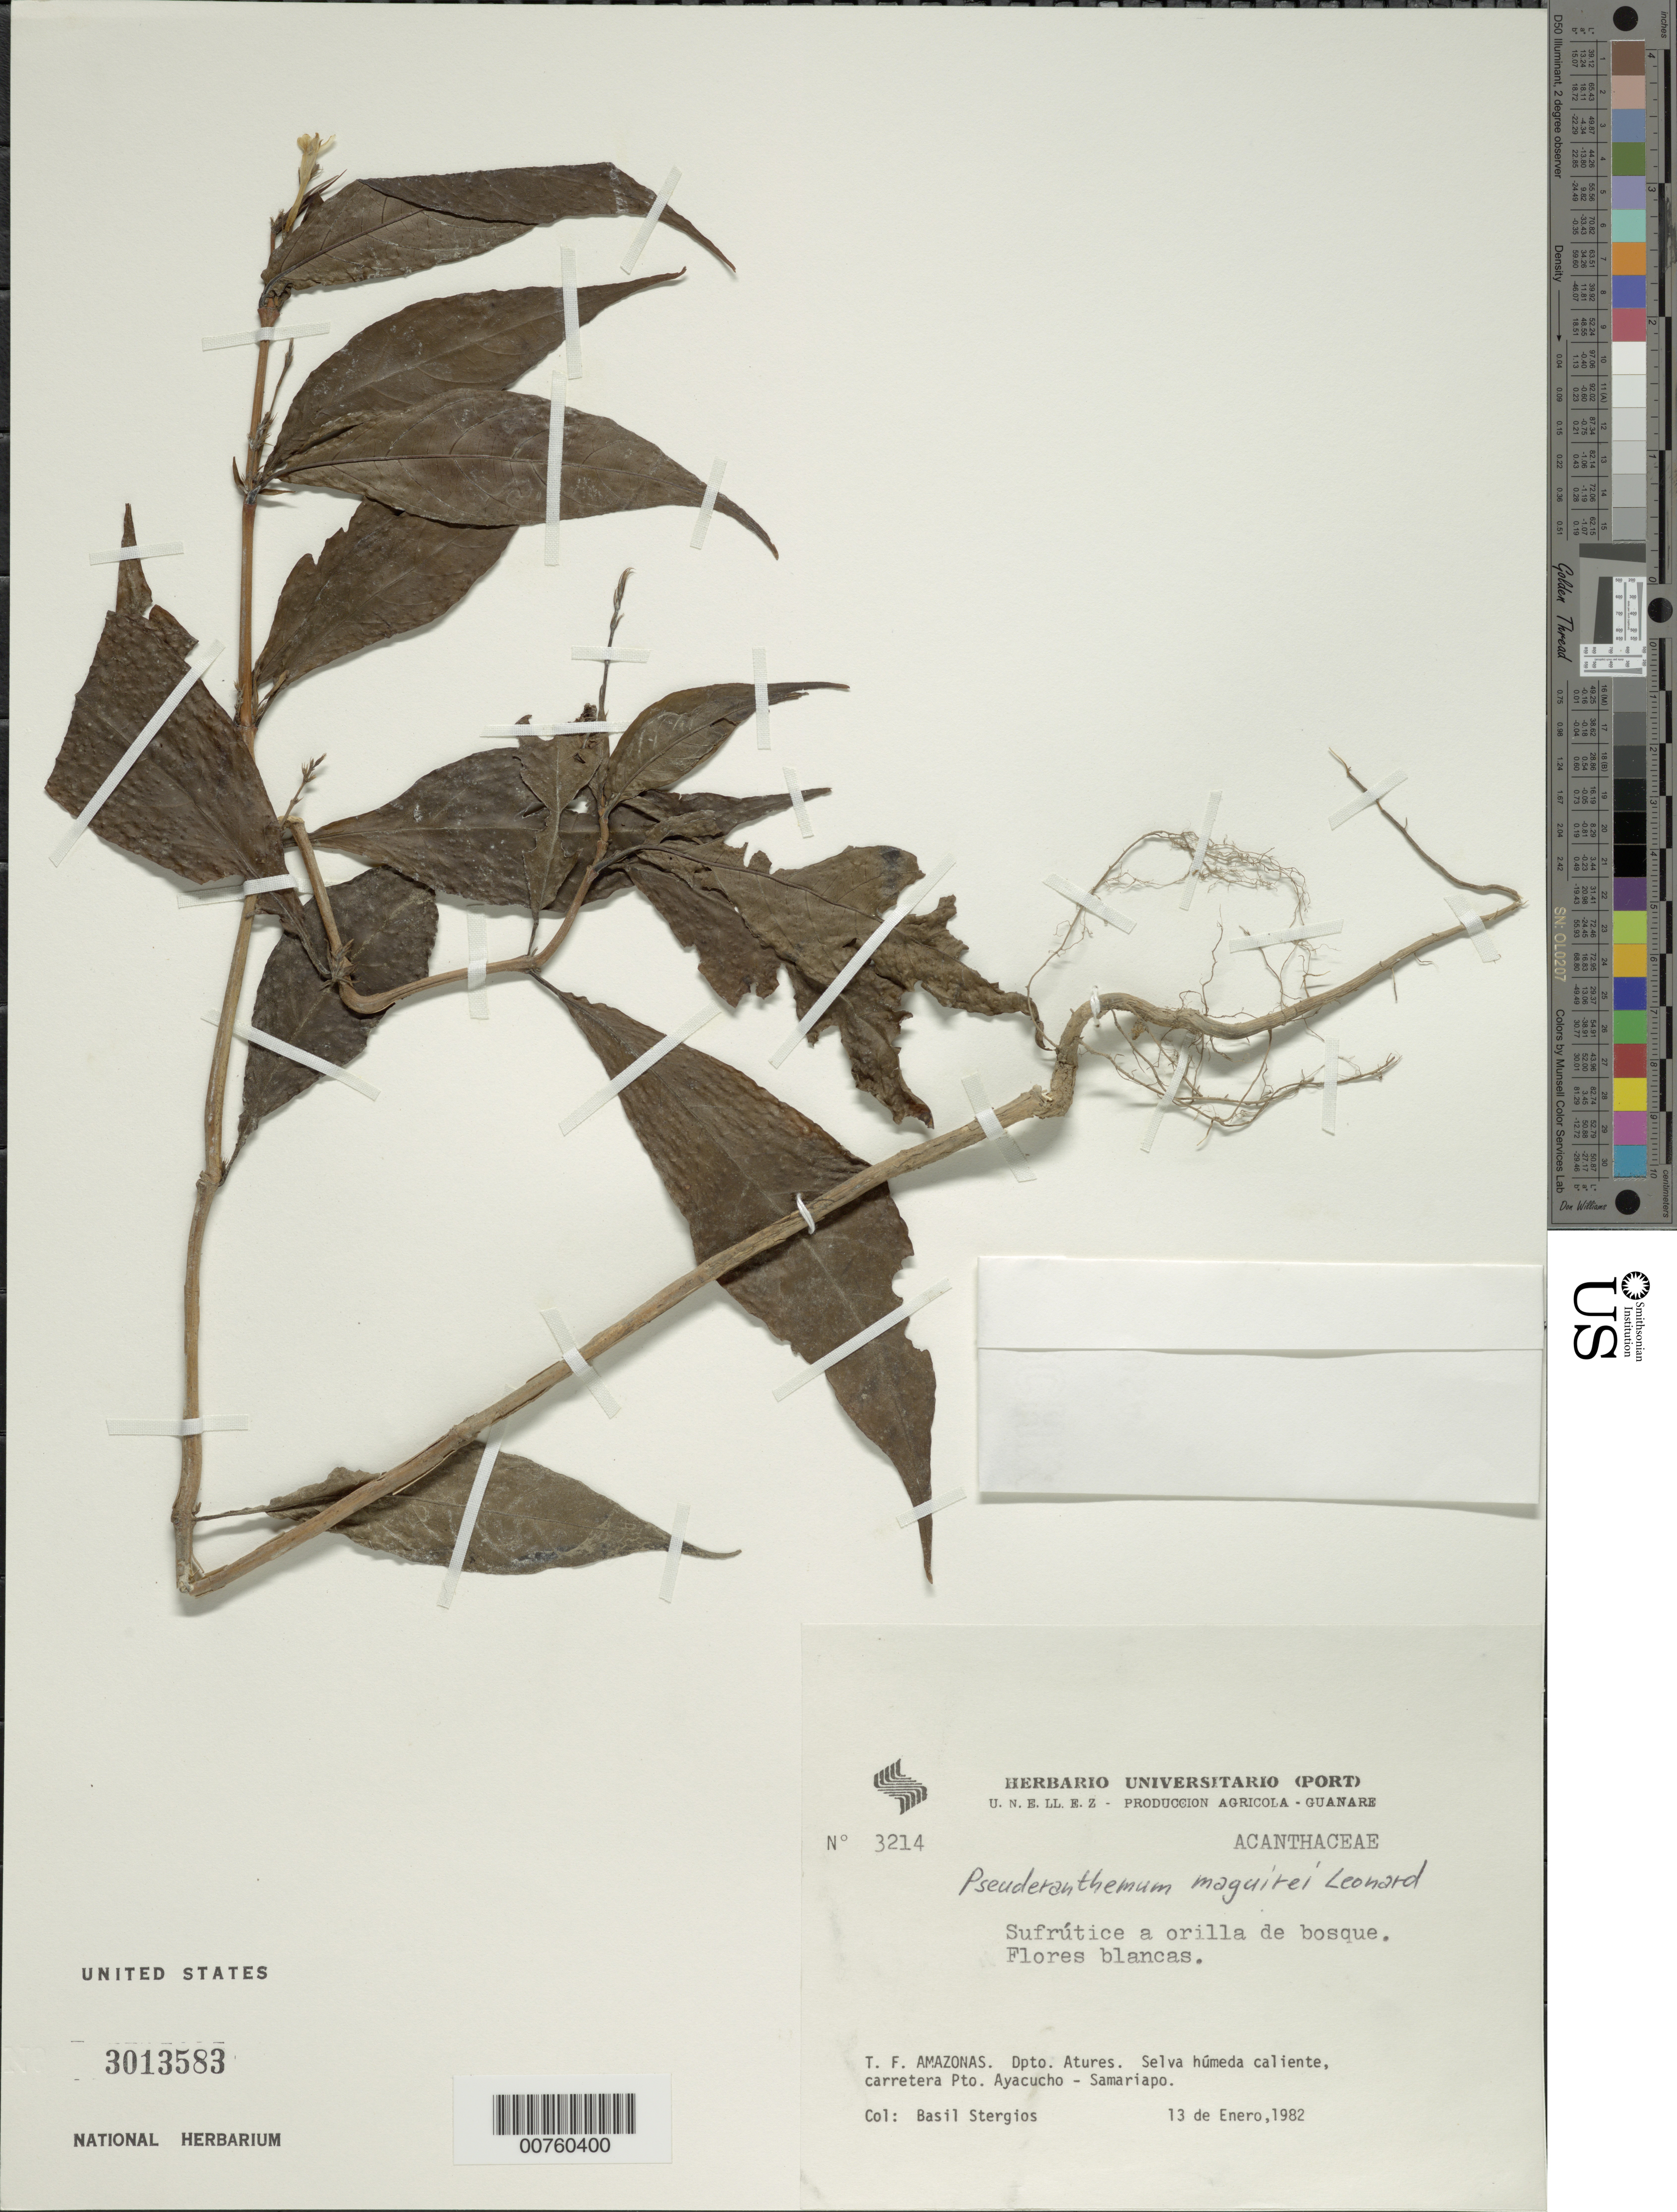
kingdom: Plantae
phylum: Tracheophyta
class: Magnoliopsida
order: Lamiales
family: Acanthaceae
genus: Pseuderanthemum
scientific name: Pseuderanthemum maguirei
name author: Leonard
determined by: Wasshausen, Dieter C., (BOT), Smithsonian Institution - National Museum of Natural History (UNITED STATES)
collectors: B. G. Stergios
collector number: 3214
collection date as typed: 13-Jan-82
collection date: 1982-01-13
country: Venezuela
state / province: Amazonas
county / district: Atures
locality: Puerto Ayacucho to Samariapo road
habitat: Selva húmeda caliente, a orilla de bosque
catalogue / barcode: US 3013583